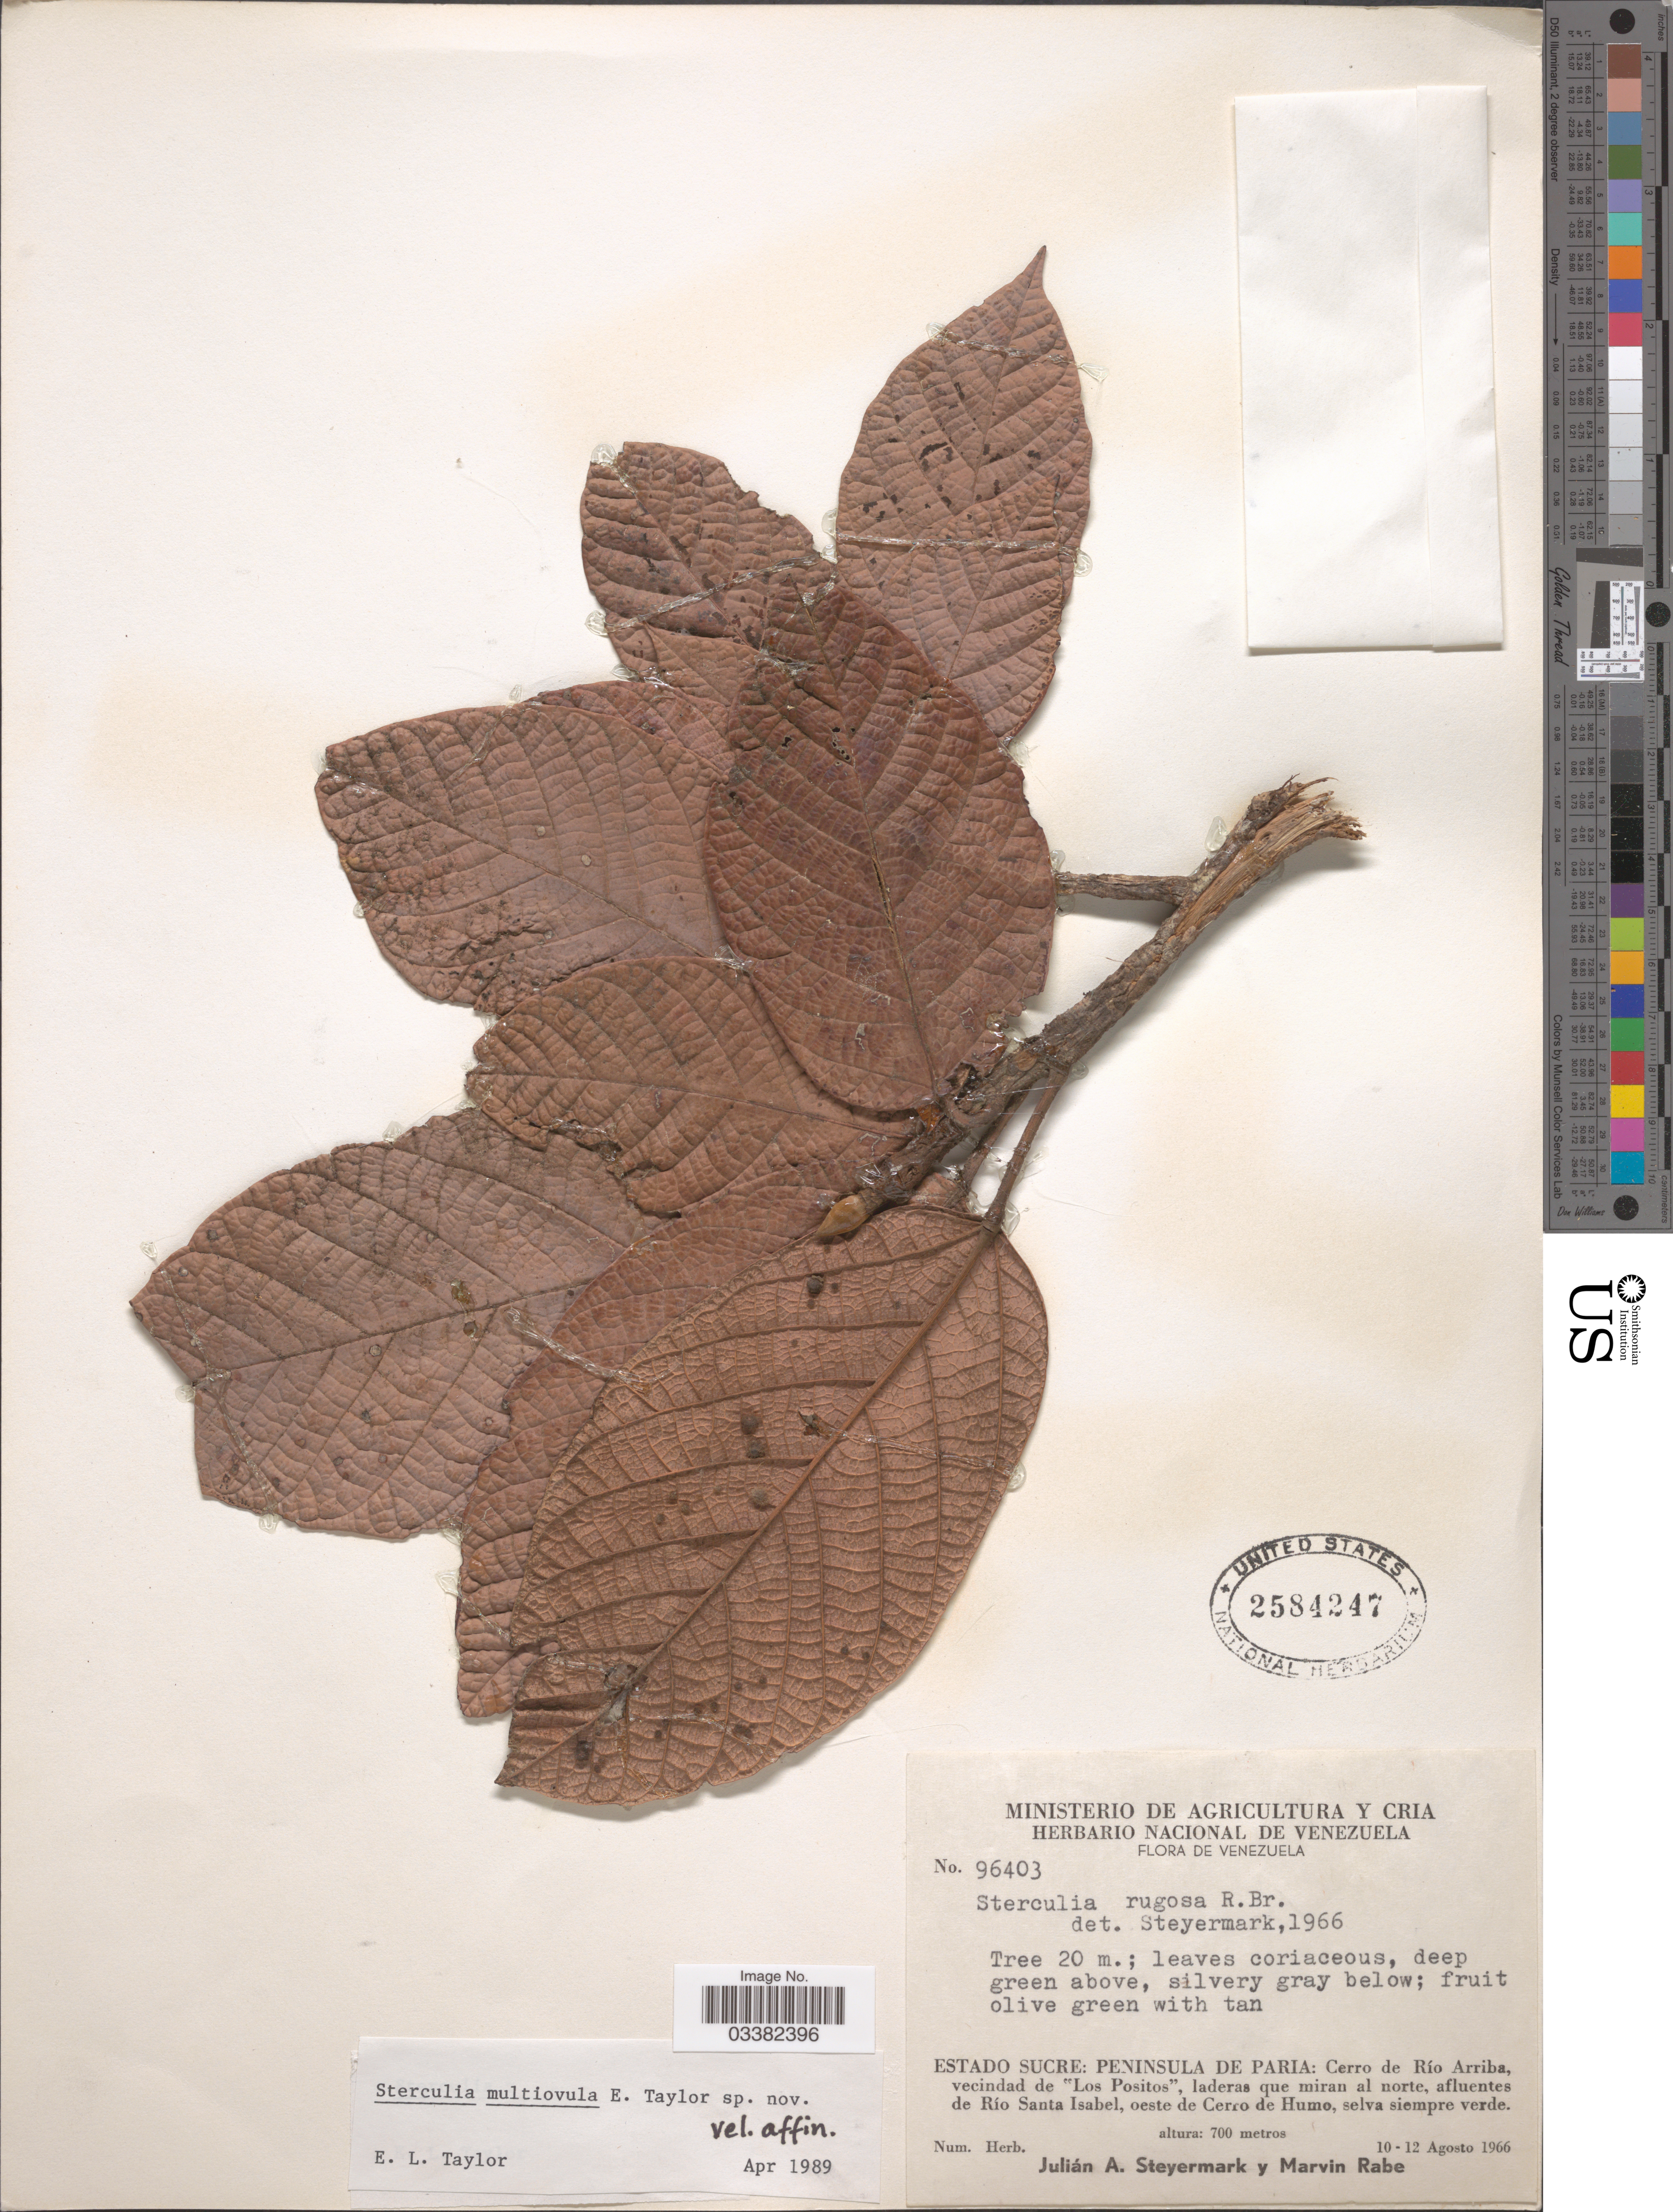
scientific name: unpublished name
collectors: J. Steyermark & M. Rabe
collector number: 96403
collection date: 1966-08-10/1966-08-12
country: Venezuela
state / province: Sucre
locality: Peninsula de Paria: Cerro de Río Arriba, vecindad de "Los Positos", laderas que miran al norte, afluentes de Río Santa Isabel, oeste de Cerro de Humo, selva siempre verde.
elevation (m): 700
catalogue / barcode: US 2584247